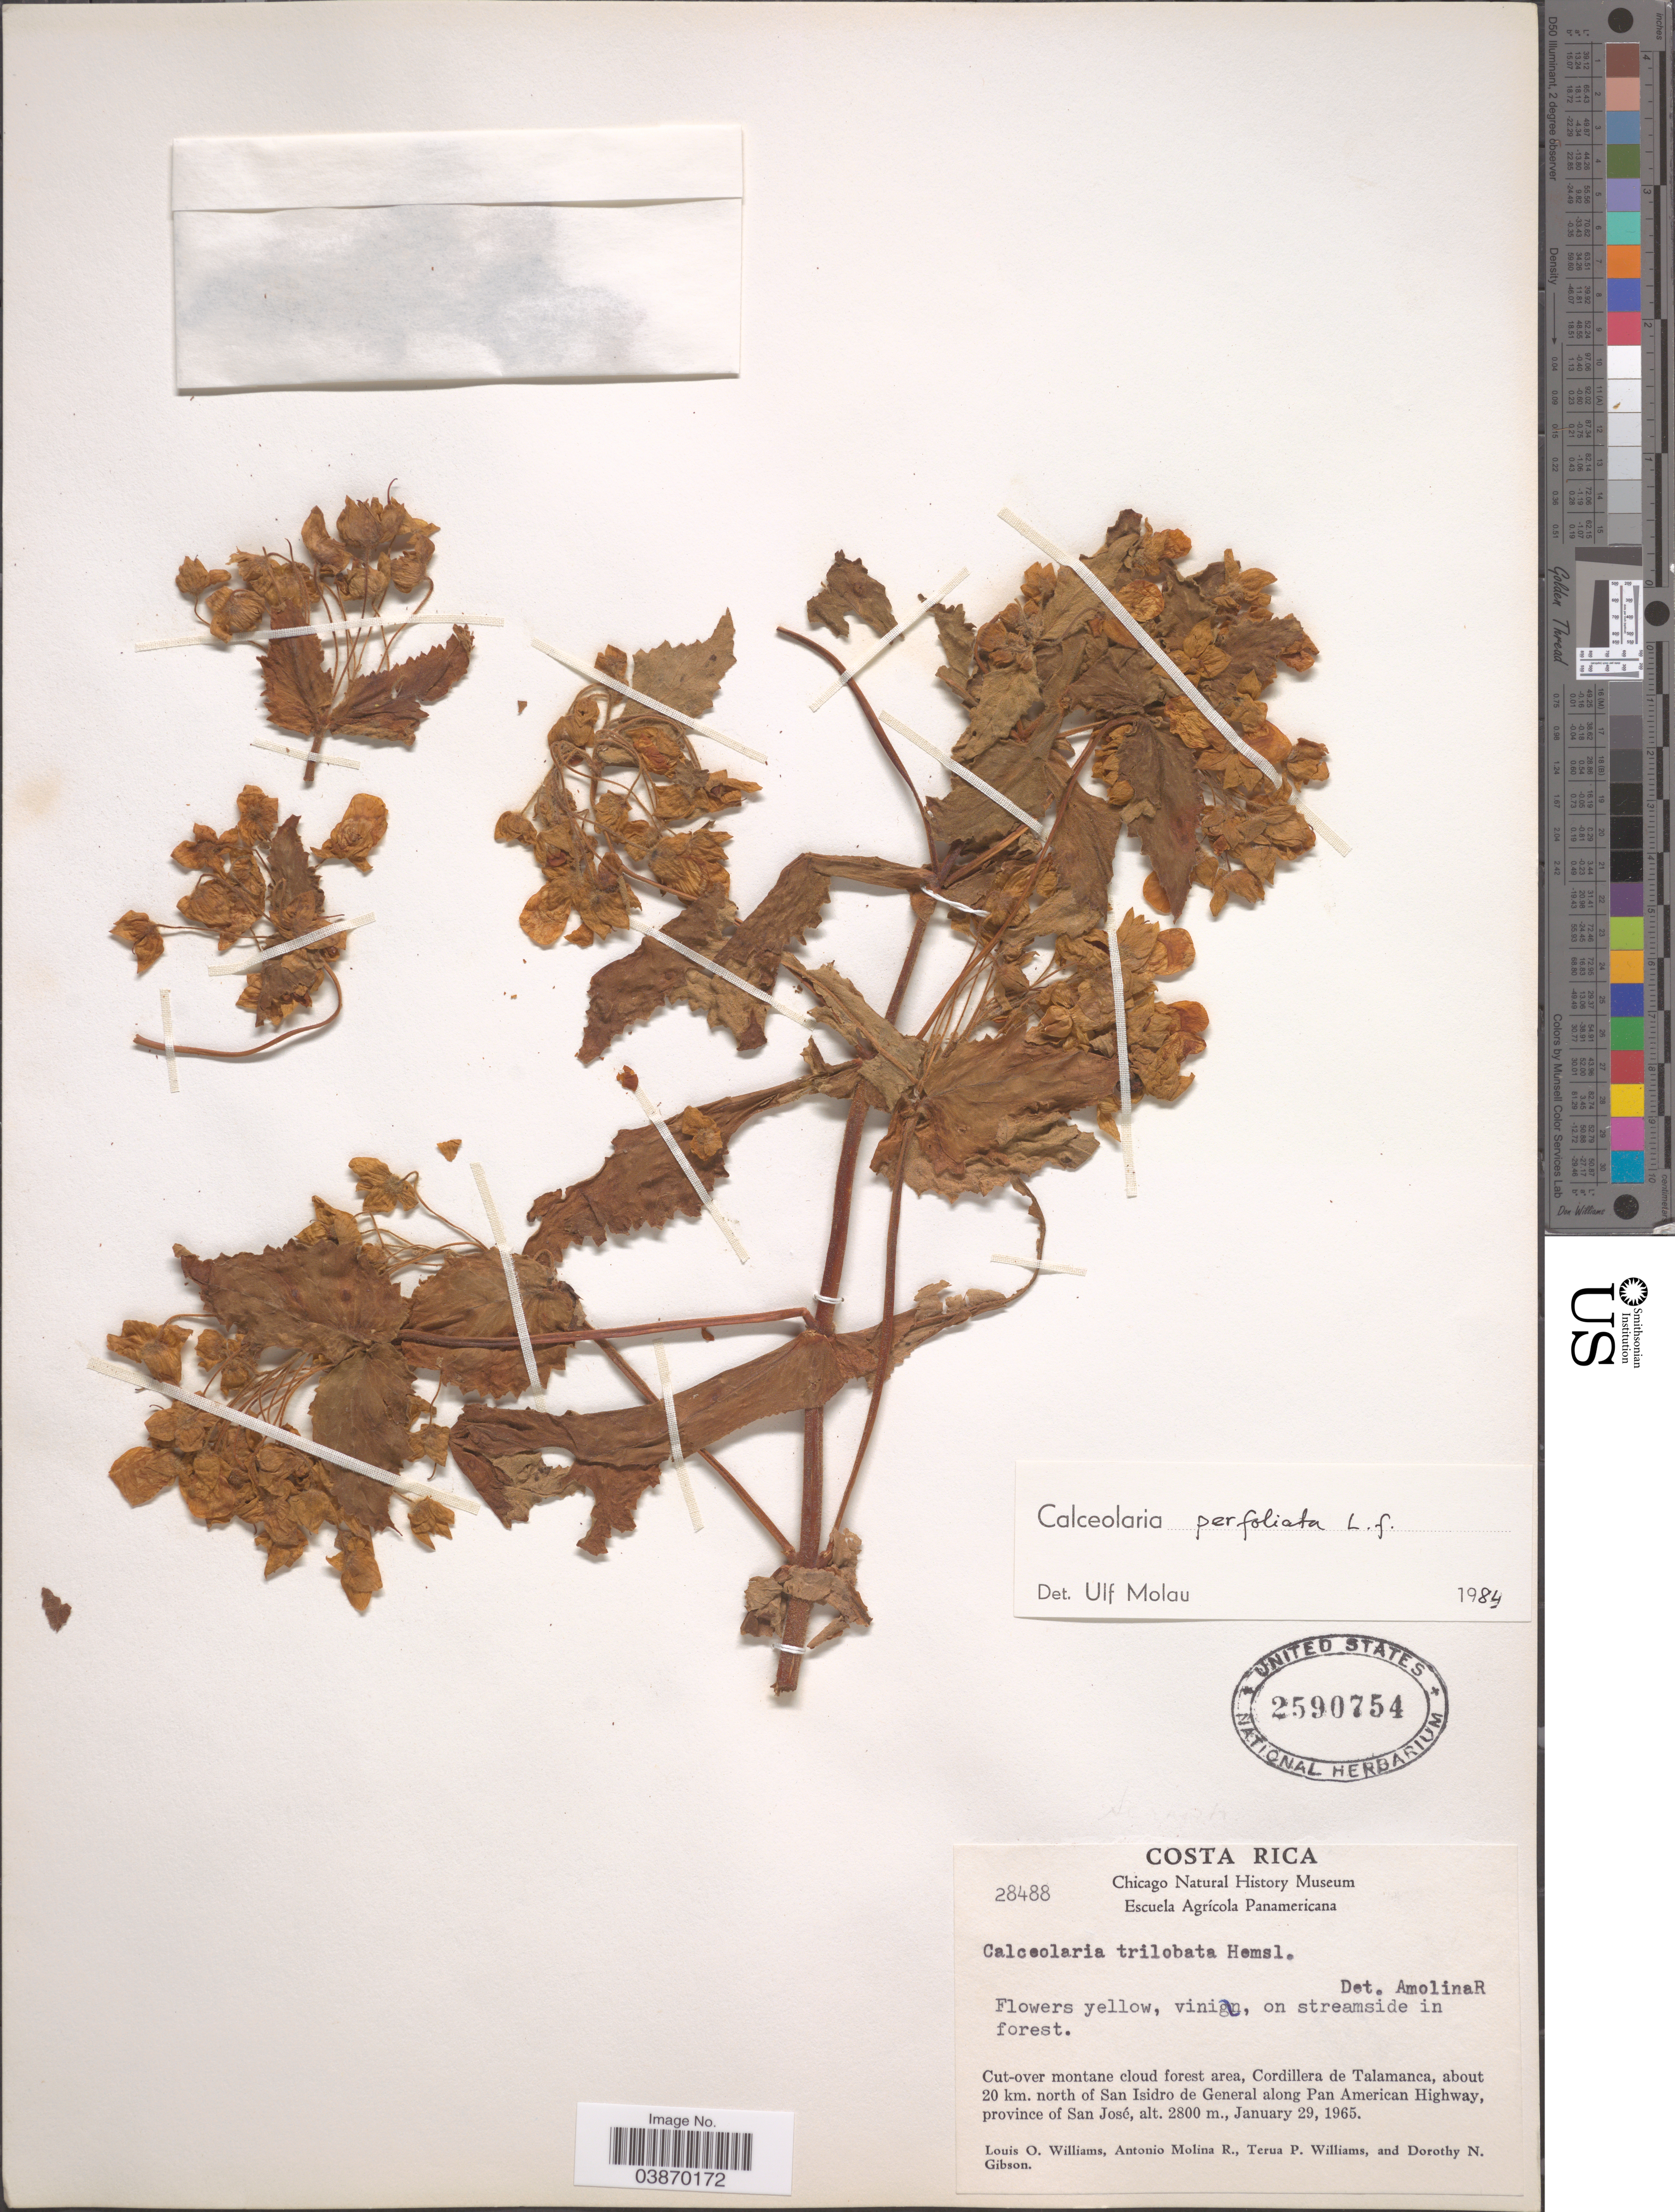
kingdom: Plantae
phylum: Tracheophyta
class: Magnoliopsida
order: Lamiales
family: Calceolariaceae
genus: Calceolaria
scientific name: Calceolaria perfoliata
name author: L. f.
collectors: L. O. Williams, A. Molina R., T. Williams & D. N. Gibson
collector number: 28488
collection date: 1965-01-29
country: Costa Rica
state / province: San José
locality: Cut-over montane cloud forest area, Cordillera de Talamanca,, about 20 km. north of San Isidro de General along Pan American Highway.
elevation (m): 2800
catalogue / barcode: US 2590754